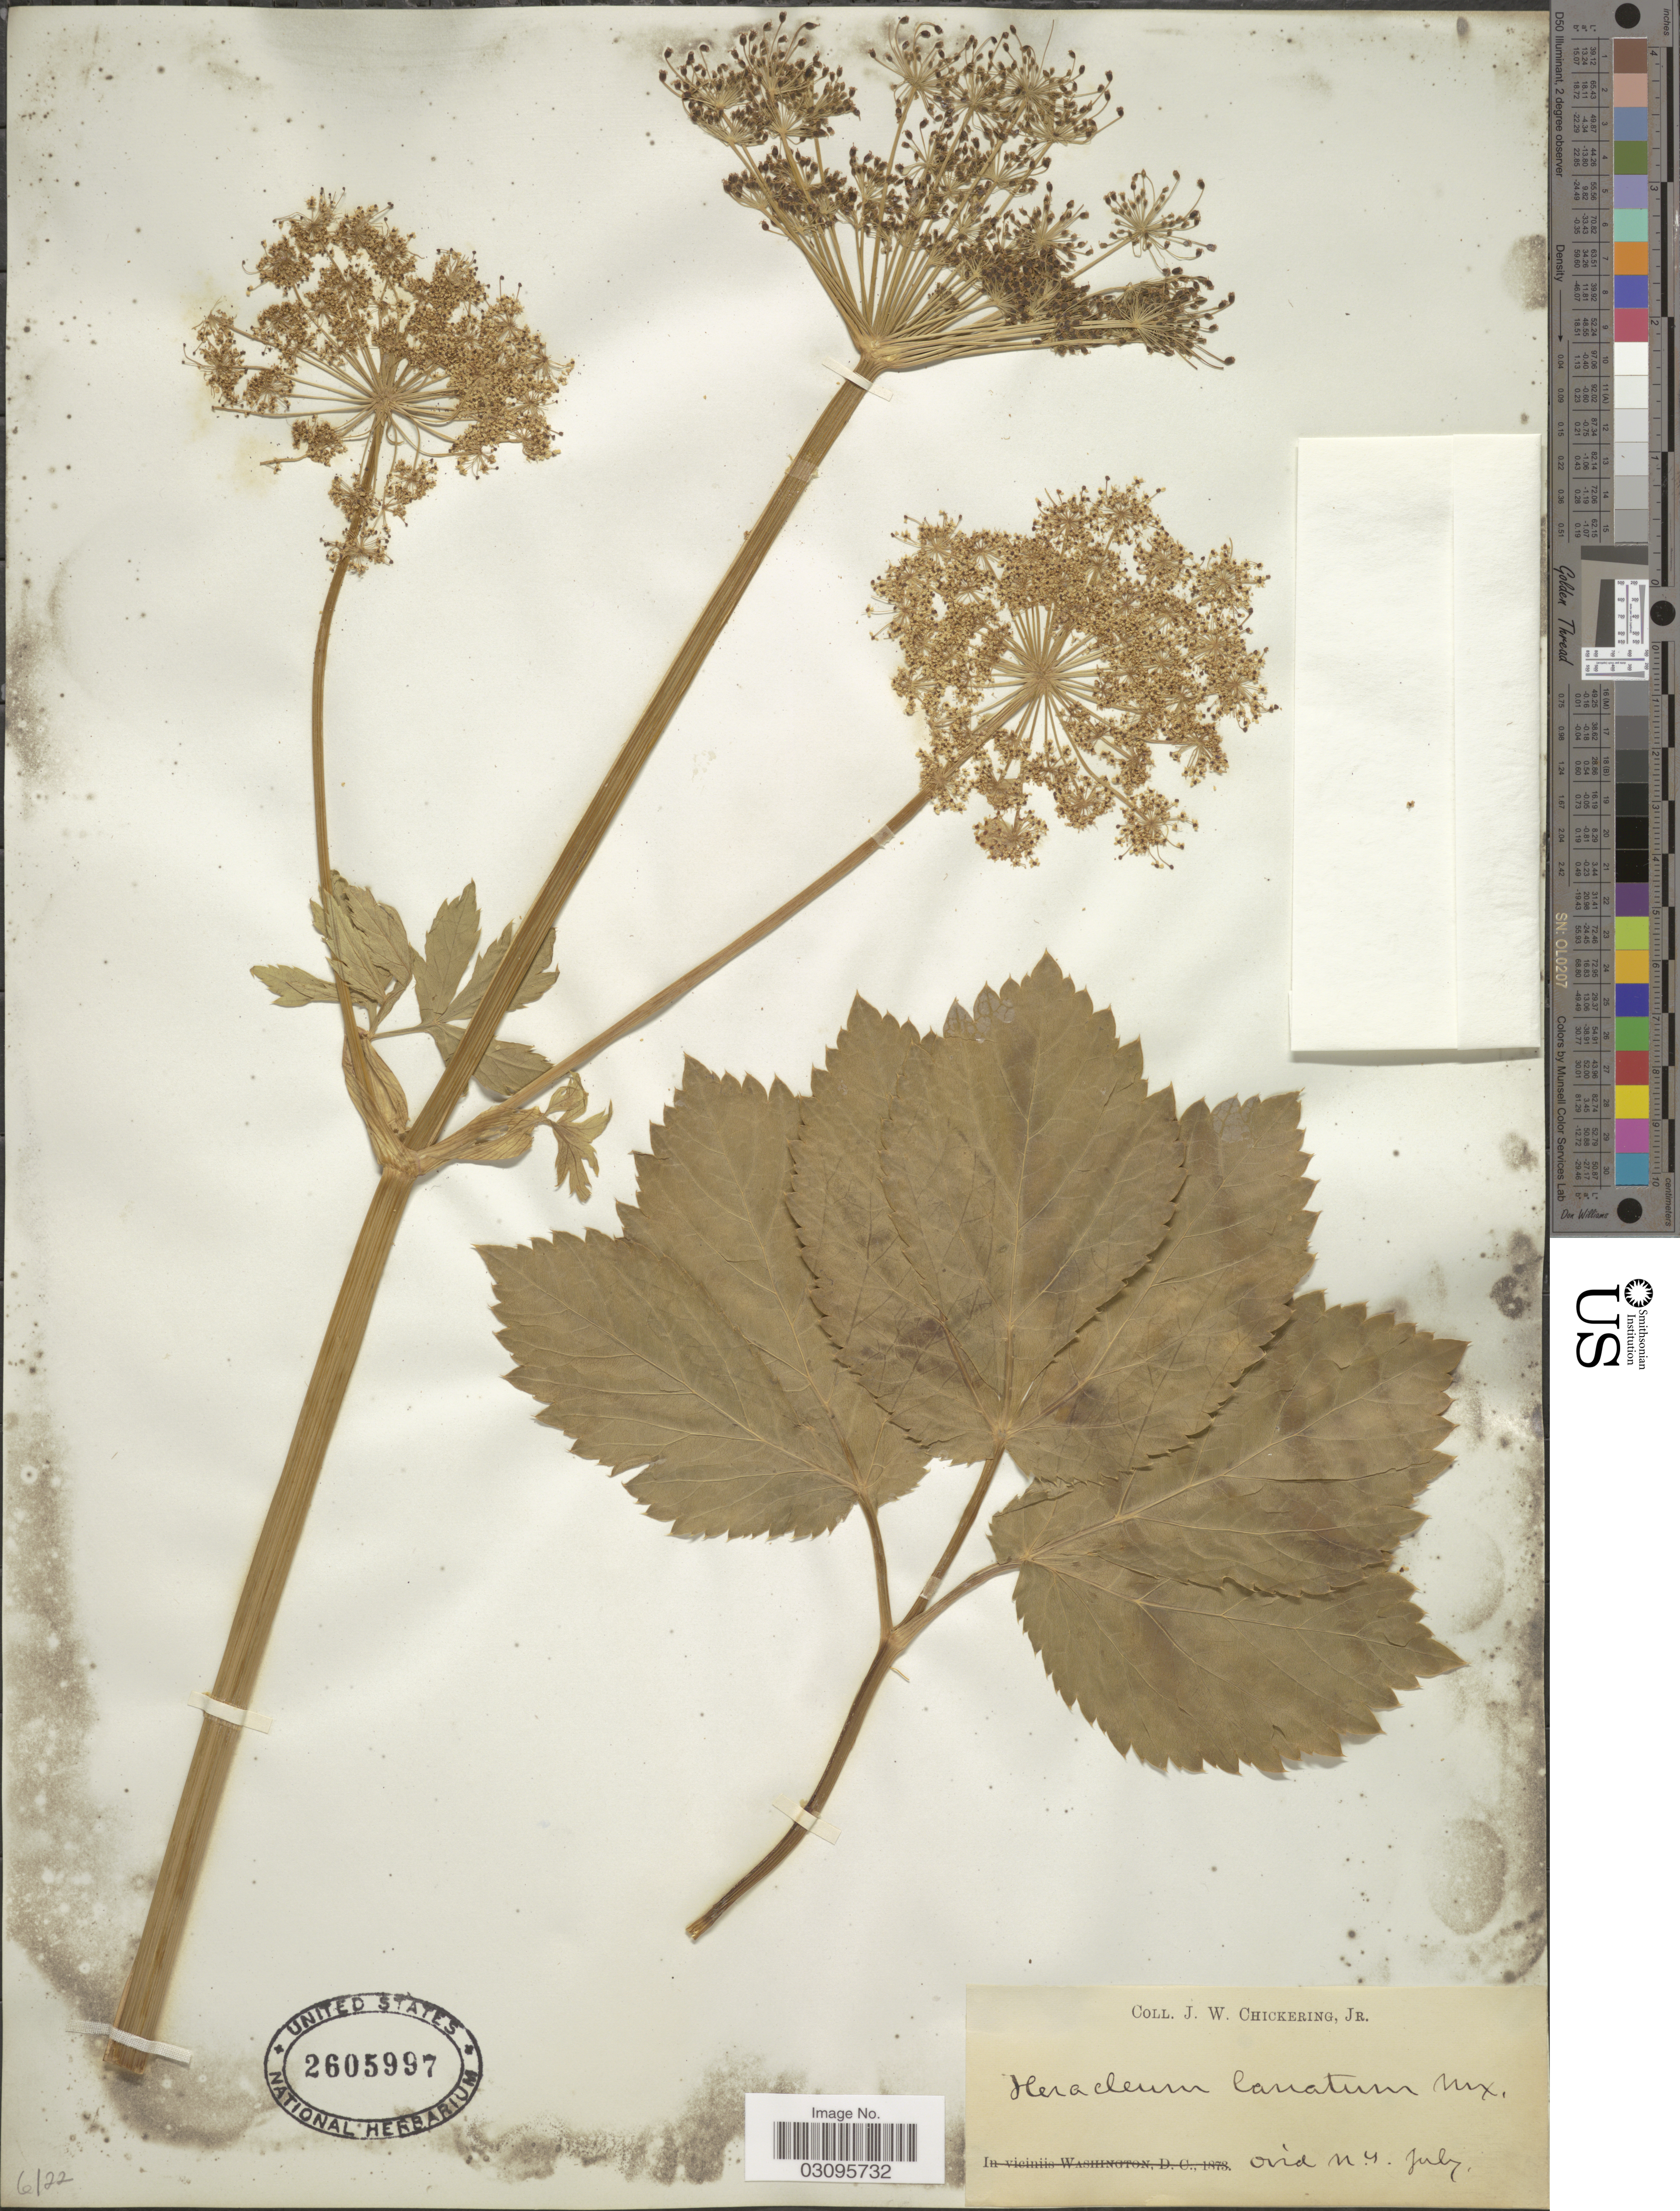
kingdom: Plantae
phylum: Tracheophyta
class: Magnoliopsida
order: Apiales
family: Apiaceae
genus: Heracleum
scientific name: Heracleum lanatum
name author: Michx.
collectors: J. W. Chickering Jr.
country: United States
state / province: New York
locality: Ovid N. Y.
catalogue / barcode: US 2605997